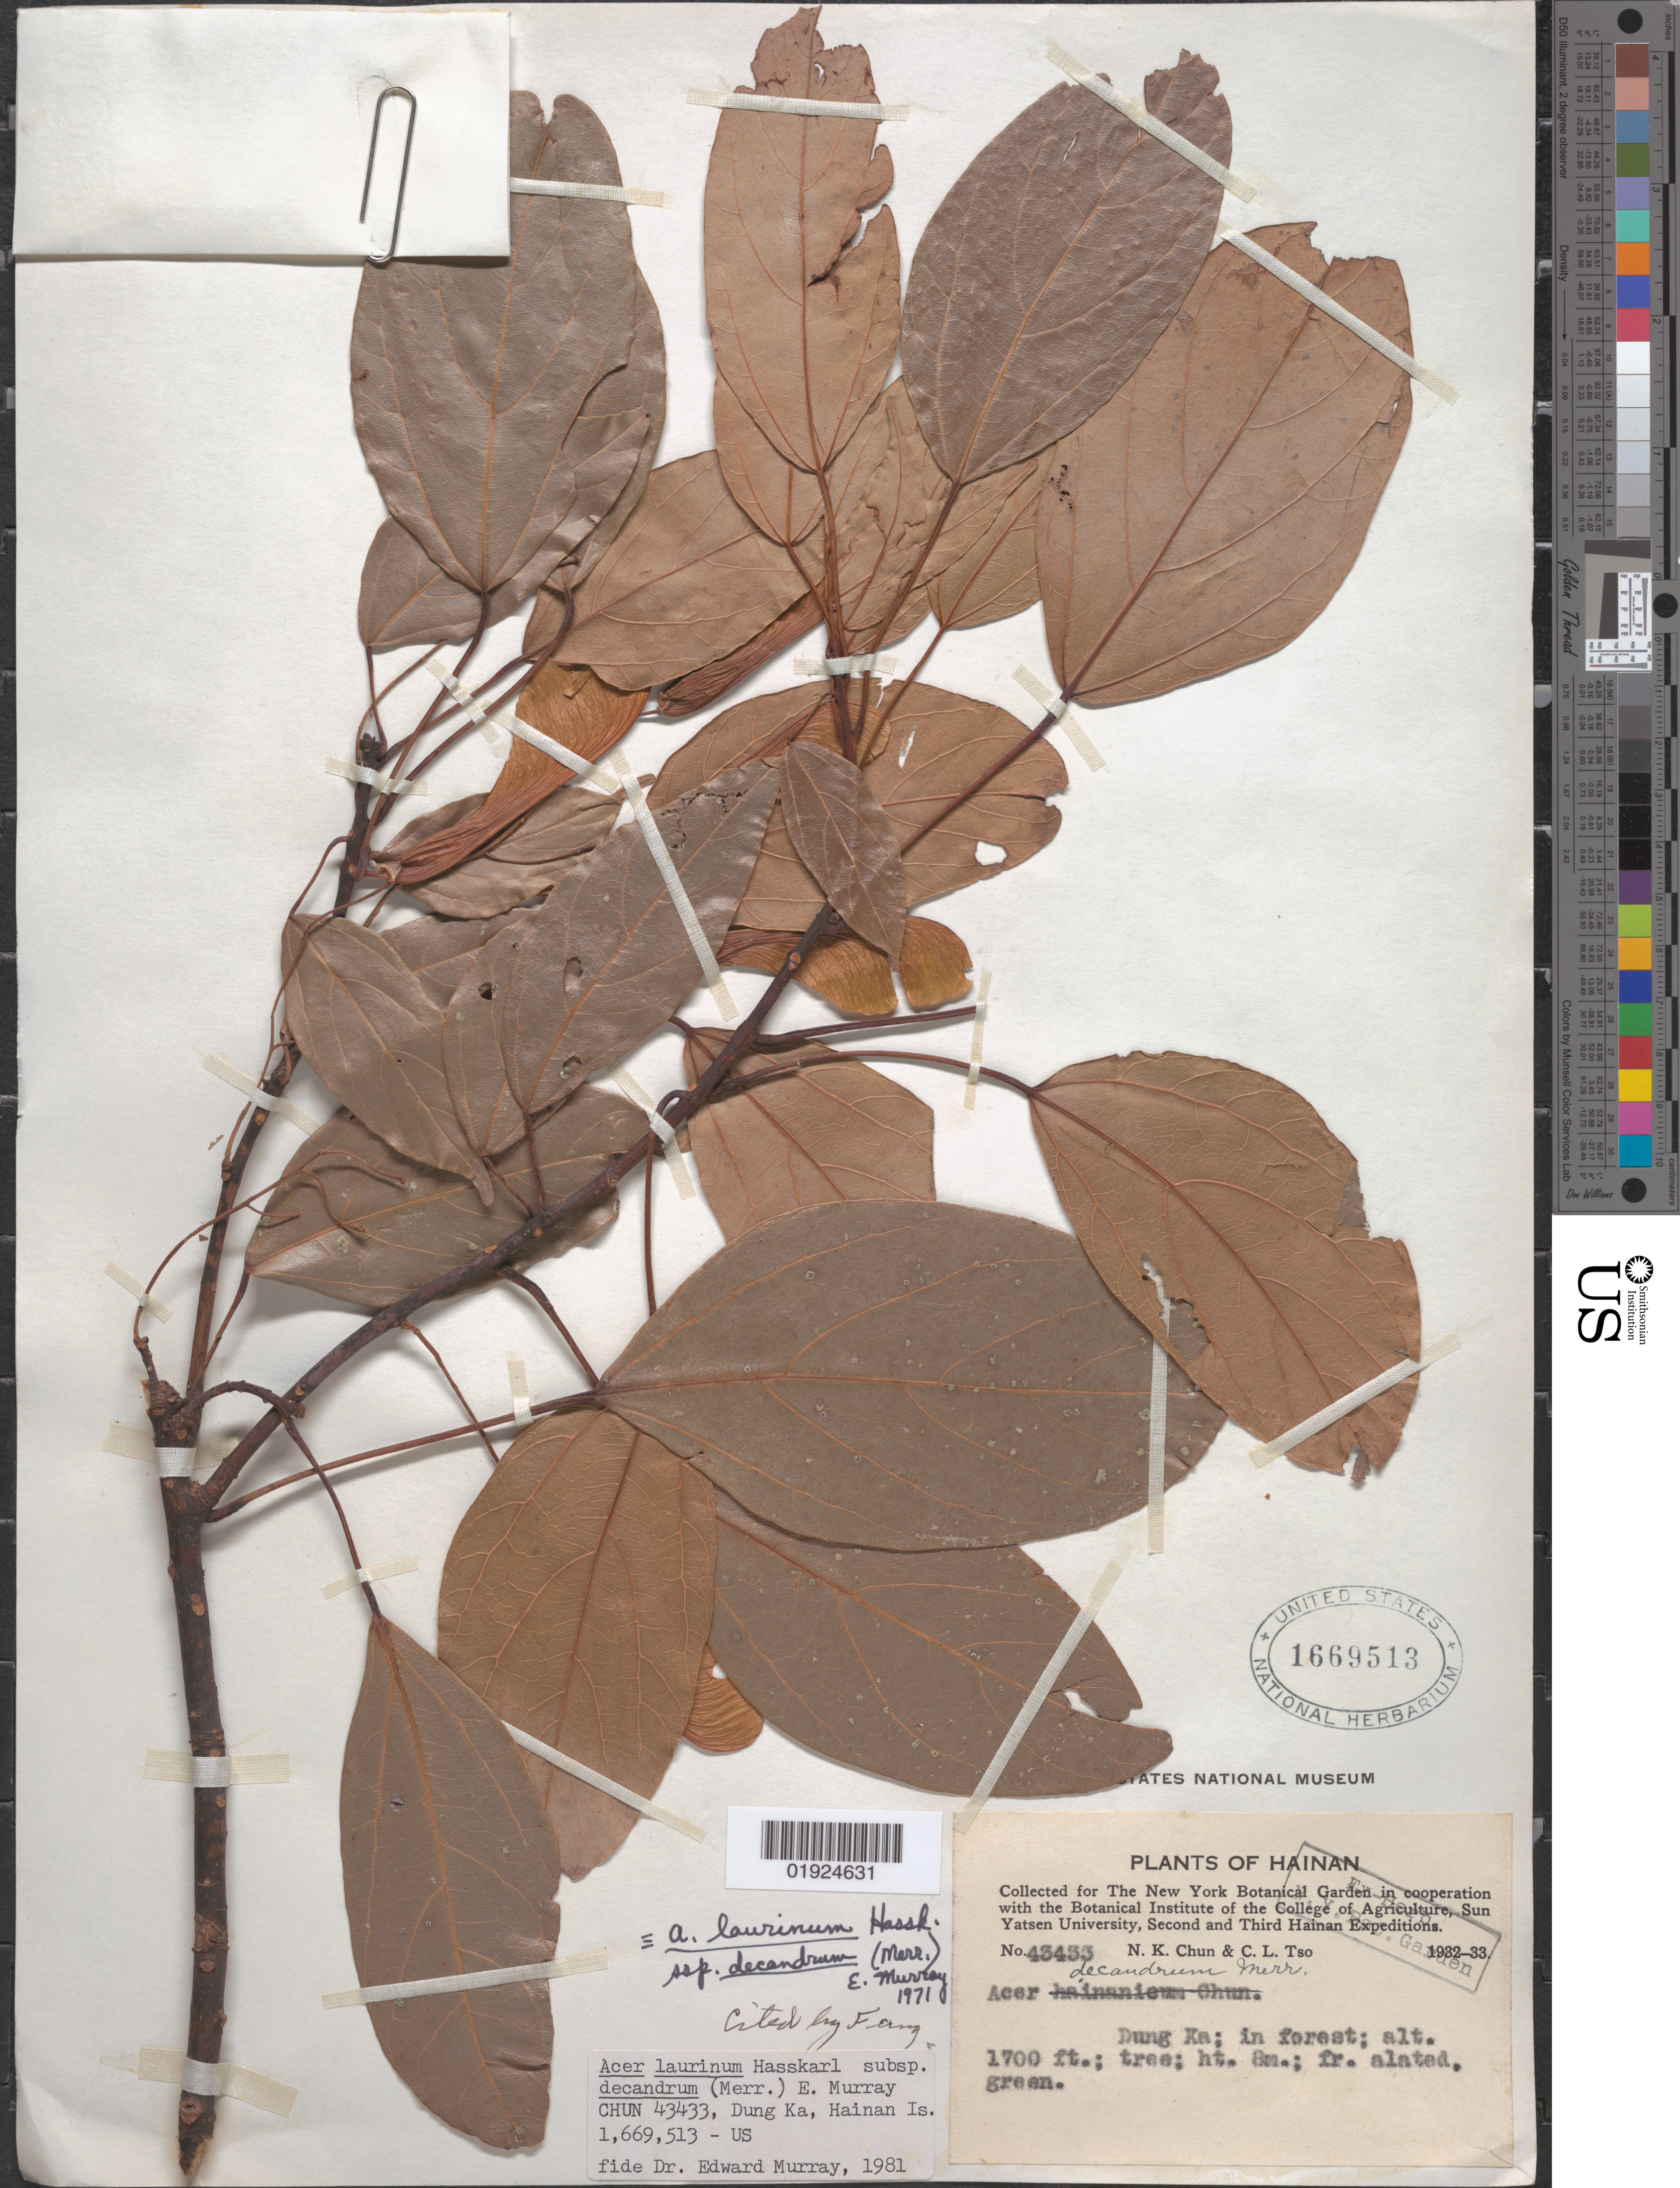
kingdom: Plantae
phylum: Tracheophyta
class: Magnoliopsida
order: Sapindales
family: Sapindaceae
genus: Acer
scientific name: Acer laurinum subsp. decandrum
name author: (Merr.) A.E. Murray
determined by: Murray, Edward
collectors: N. K. Chun & C. Tso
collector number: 43433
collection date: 1932/1933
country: China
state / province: Hainan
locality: Dung Ka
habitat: In forest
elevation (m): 518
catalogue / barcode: US 1669513